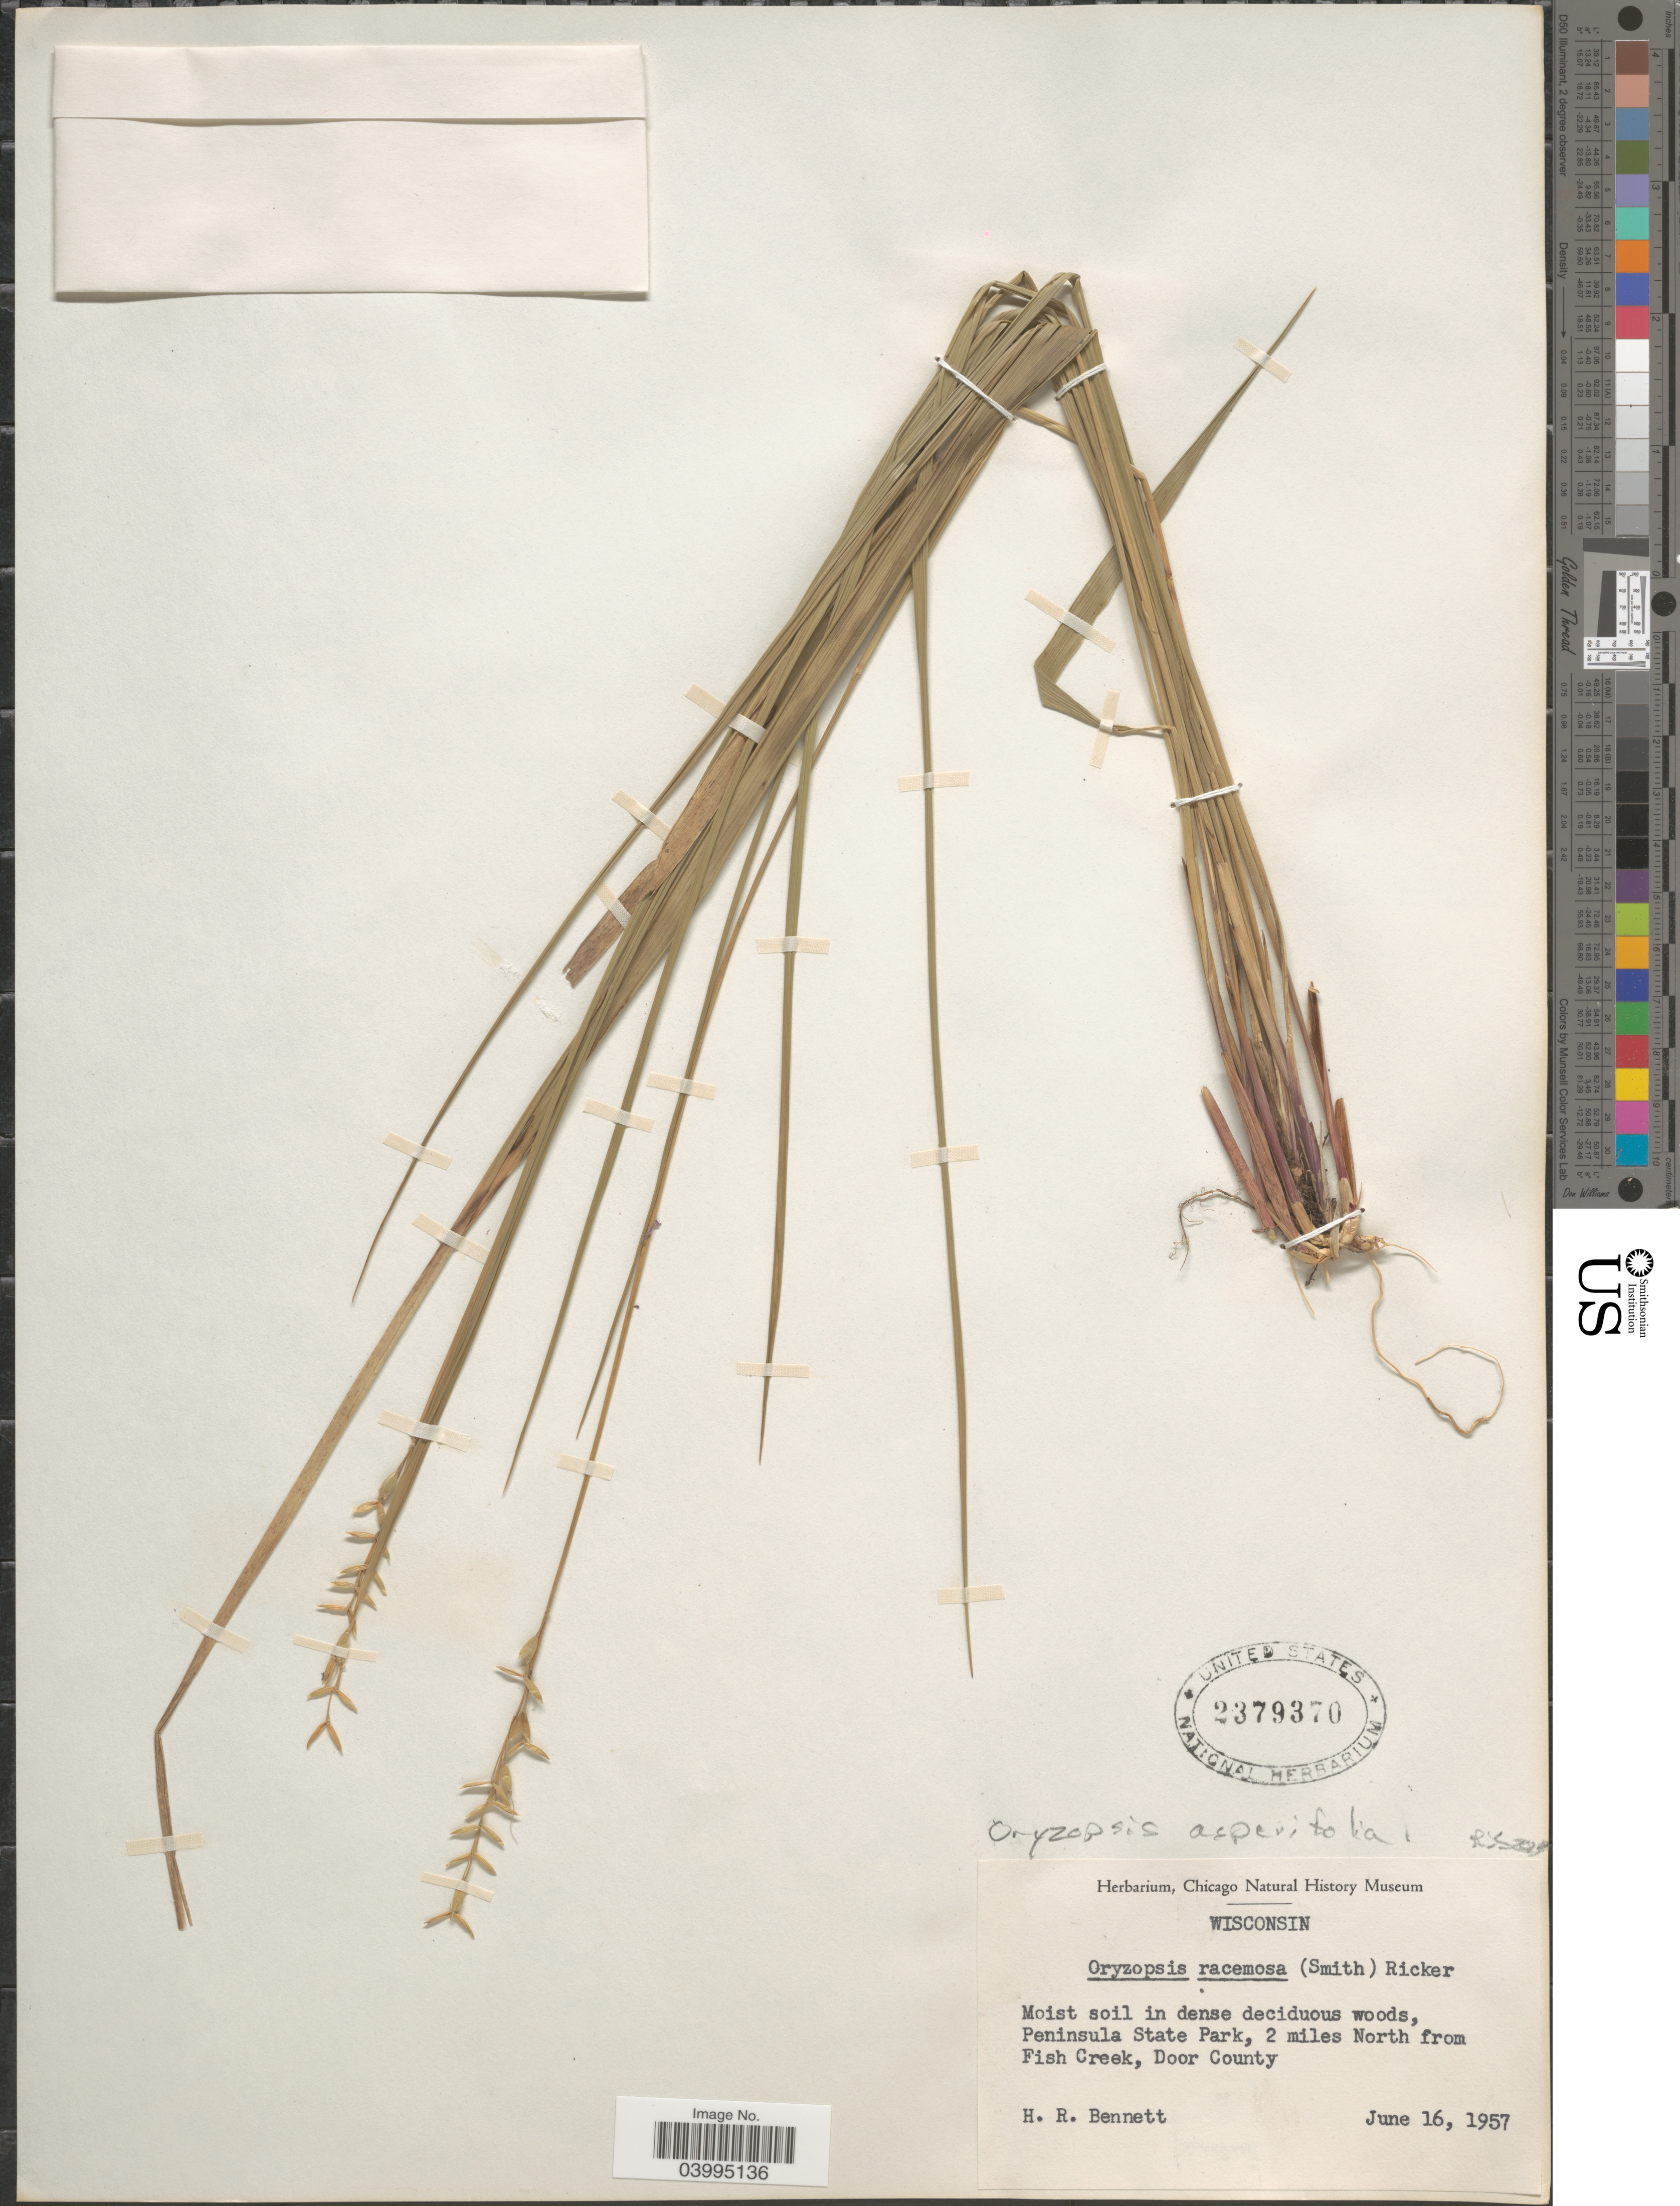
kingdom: Plantae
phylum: Tracheophyta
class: Liliopsida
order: Poales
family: Poaceae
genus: Oryzopsis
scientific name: Oryzopsis asperifolia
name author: Michx.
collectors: H. R. Bennett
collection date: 1957-06-16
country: United States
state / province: Wisconsin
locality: Moist soil in dense deciduous woods, Peninsula State Park, 2 miles North from Fish Creek, Door County.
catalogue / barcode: US 2379370